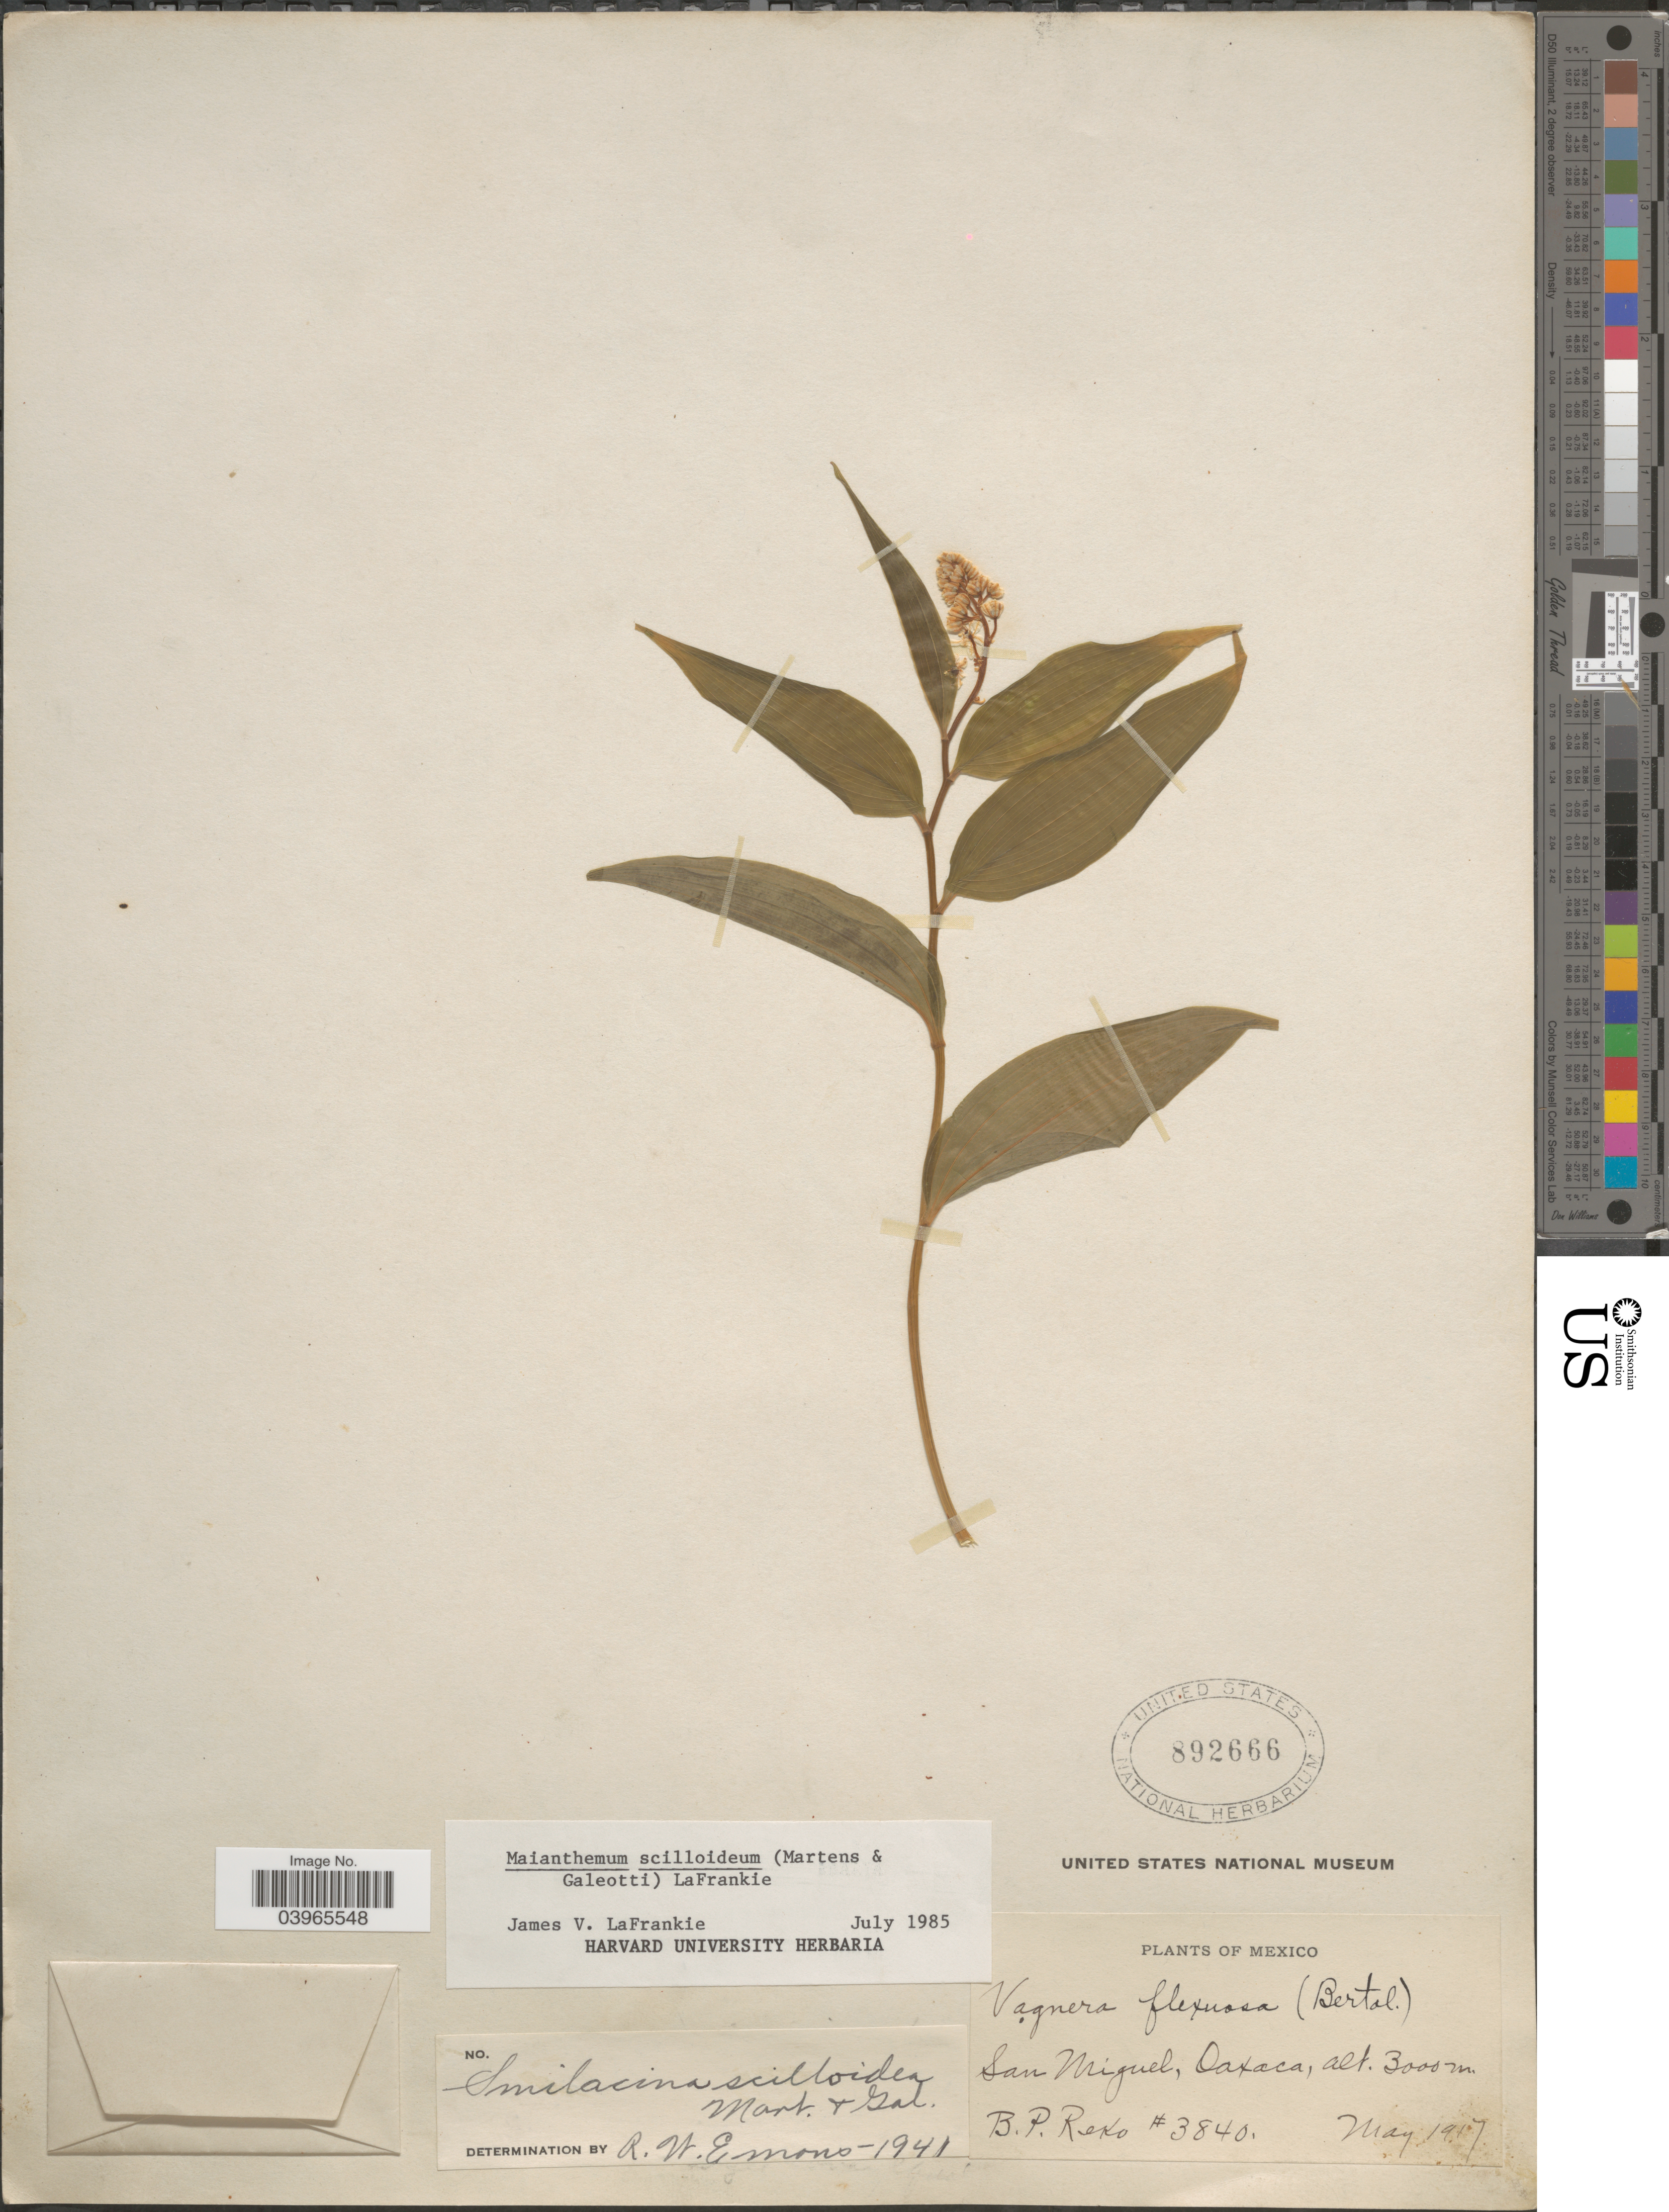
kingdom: Plantae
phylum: Tracheophyta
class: Liliopsida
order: Asparagales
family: Asparagaceae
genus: Maianthemum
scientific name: Maianthemum scilloideum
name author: (M. Martens & Galeotti) LaFrankie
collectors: B. P. Reko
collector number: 3840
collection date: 1917-05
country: Mexico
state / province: Oaxaca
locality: San Miguel.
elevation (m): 3000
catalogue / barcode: US 892666